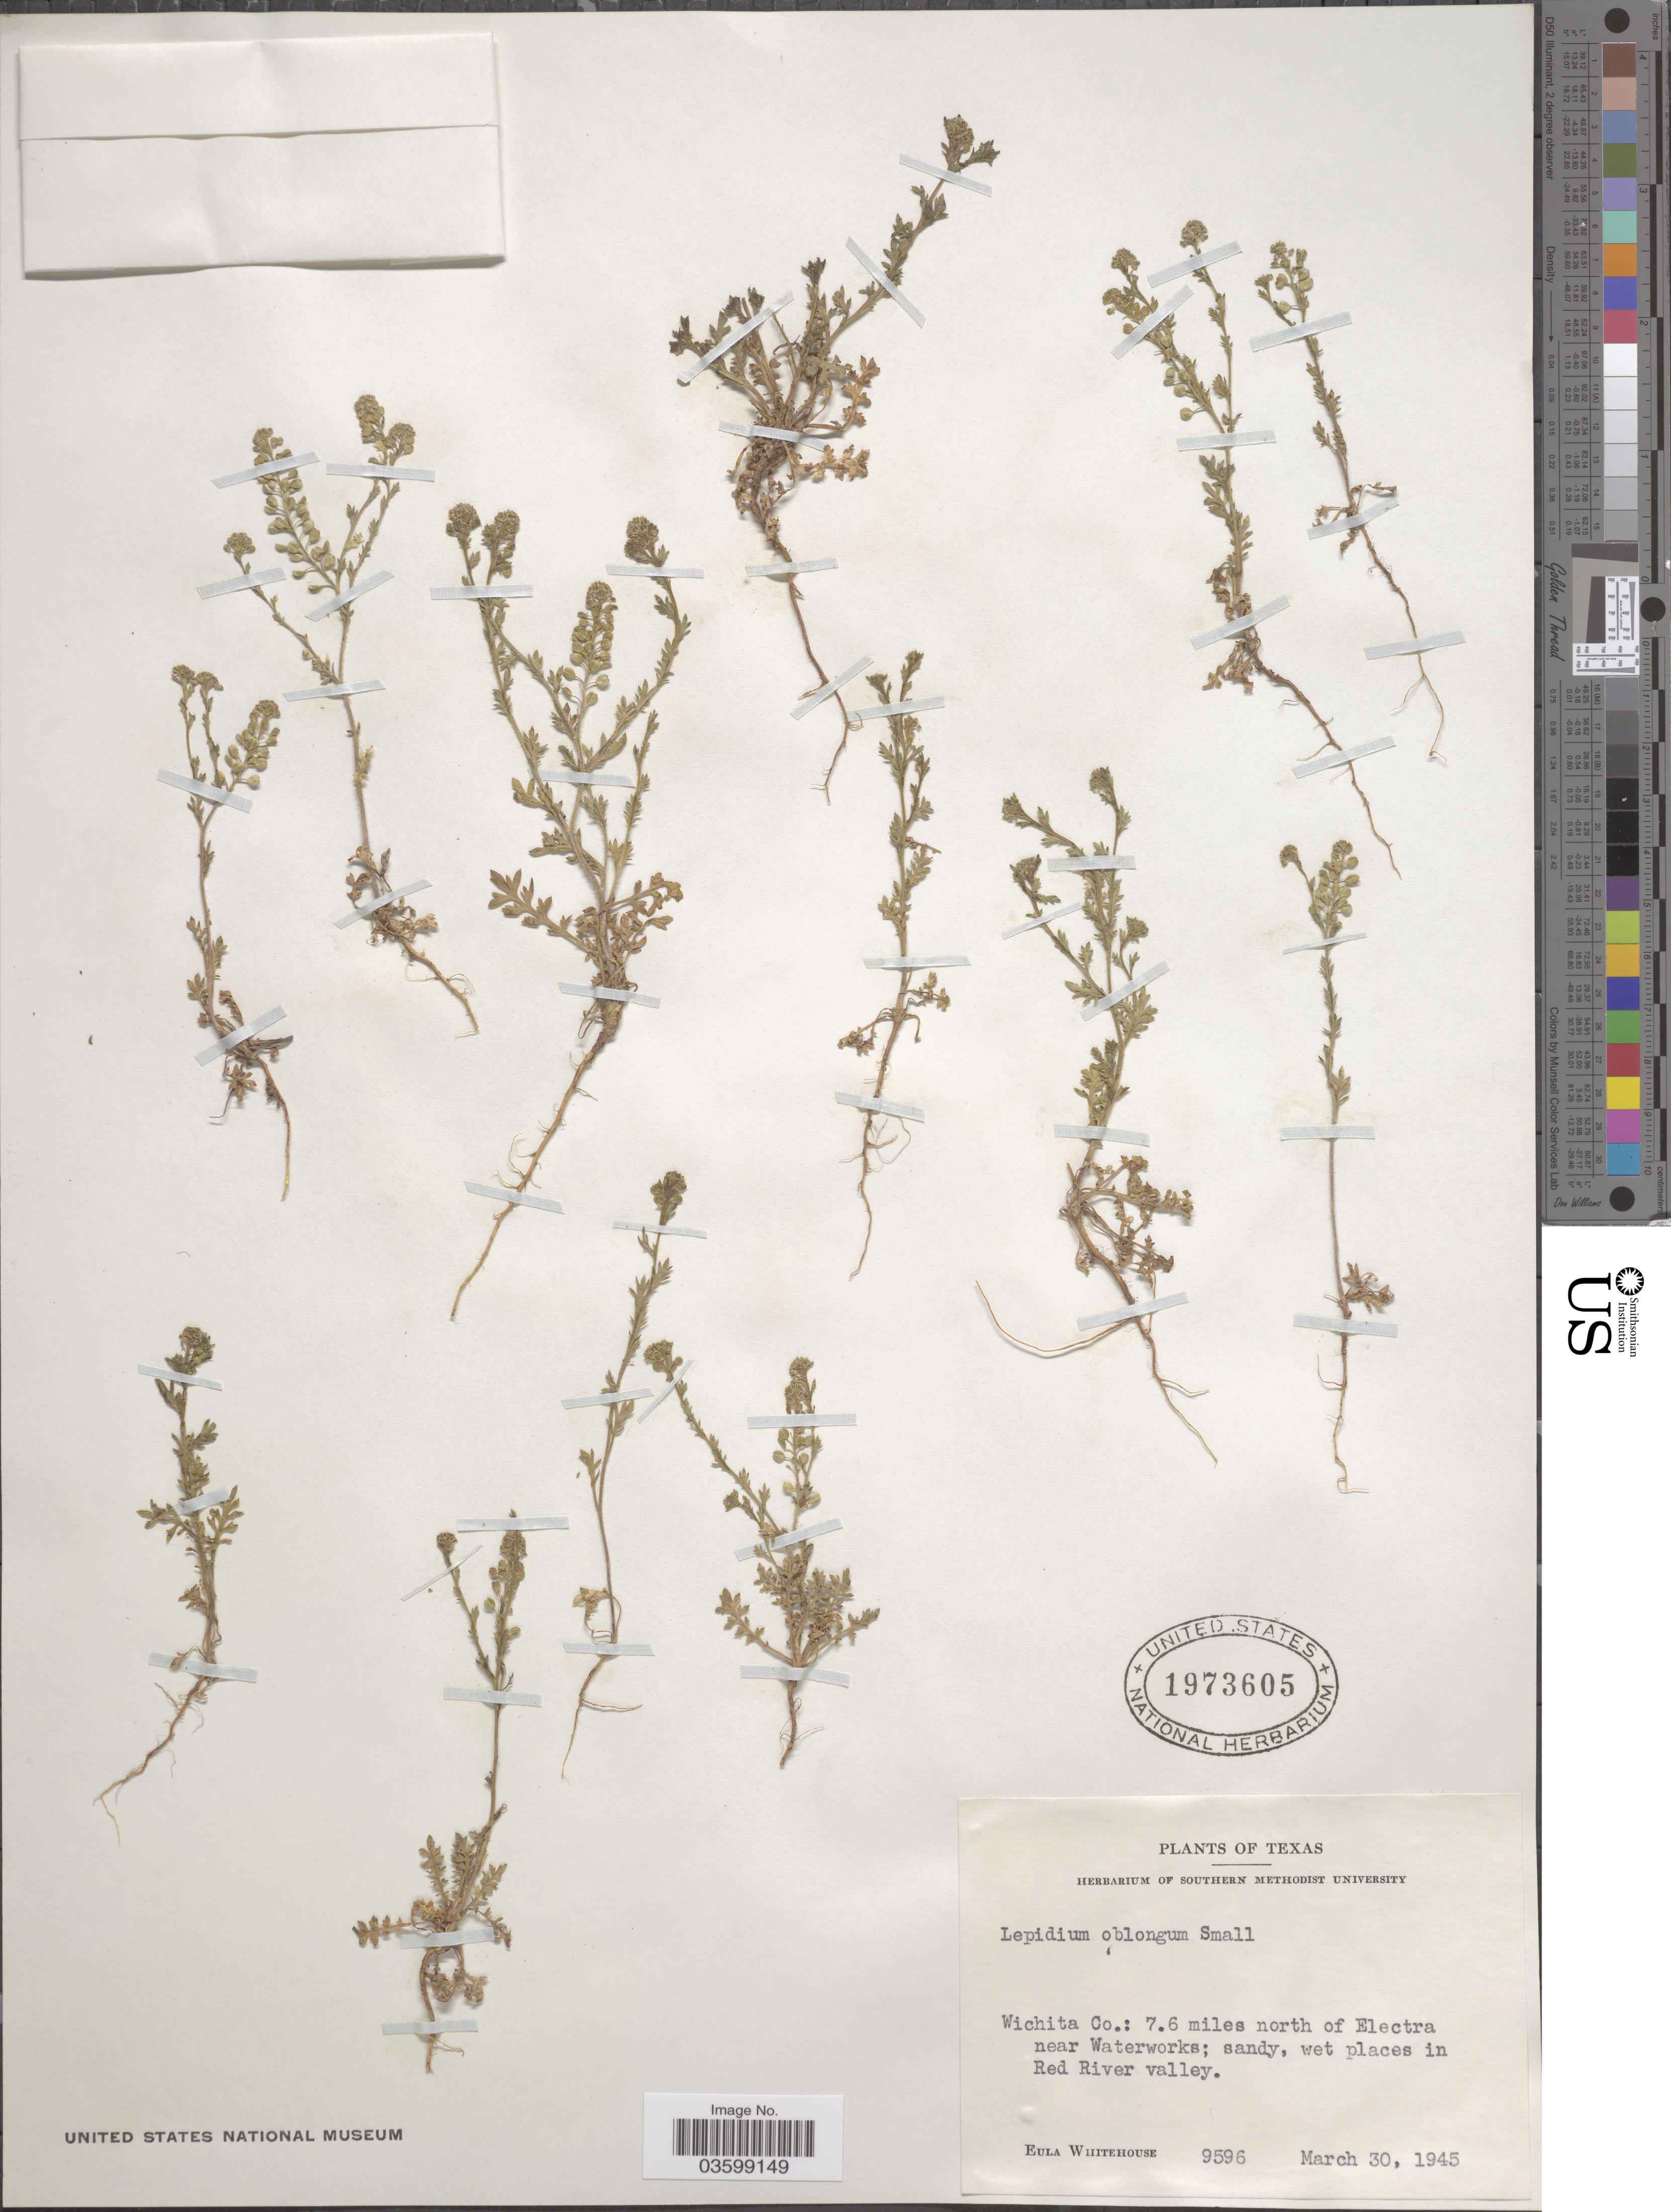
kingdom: Plantae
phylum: Tracheophyta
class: Magnoliopsida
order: Brassicales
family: Brassicaceae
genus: Lepidium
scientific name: Lepidium oblongum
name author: Small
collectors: E. Whitehouse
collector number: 9596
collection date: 1945-03-30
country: United States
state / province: Texas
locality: Wichita Co.: 7.6 miles north of Electra near Waterworks; sandy, wet places in Red River valley.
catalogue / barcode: US 1973605